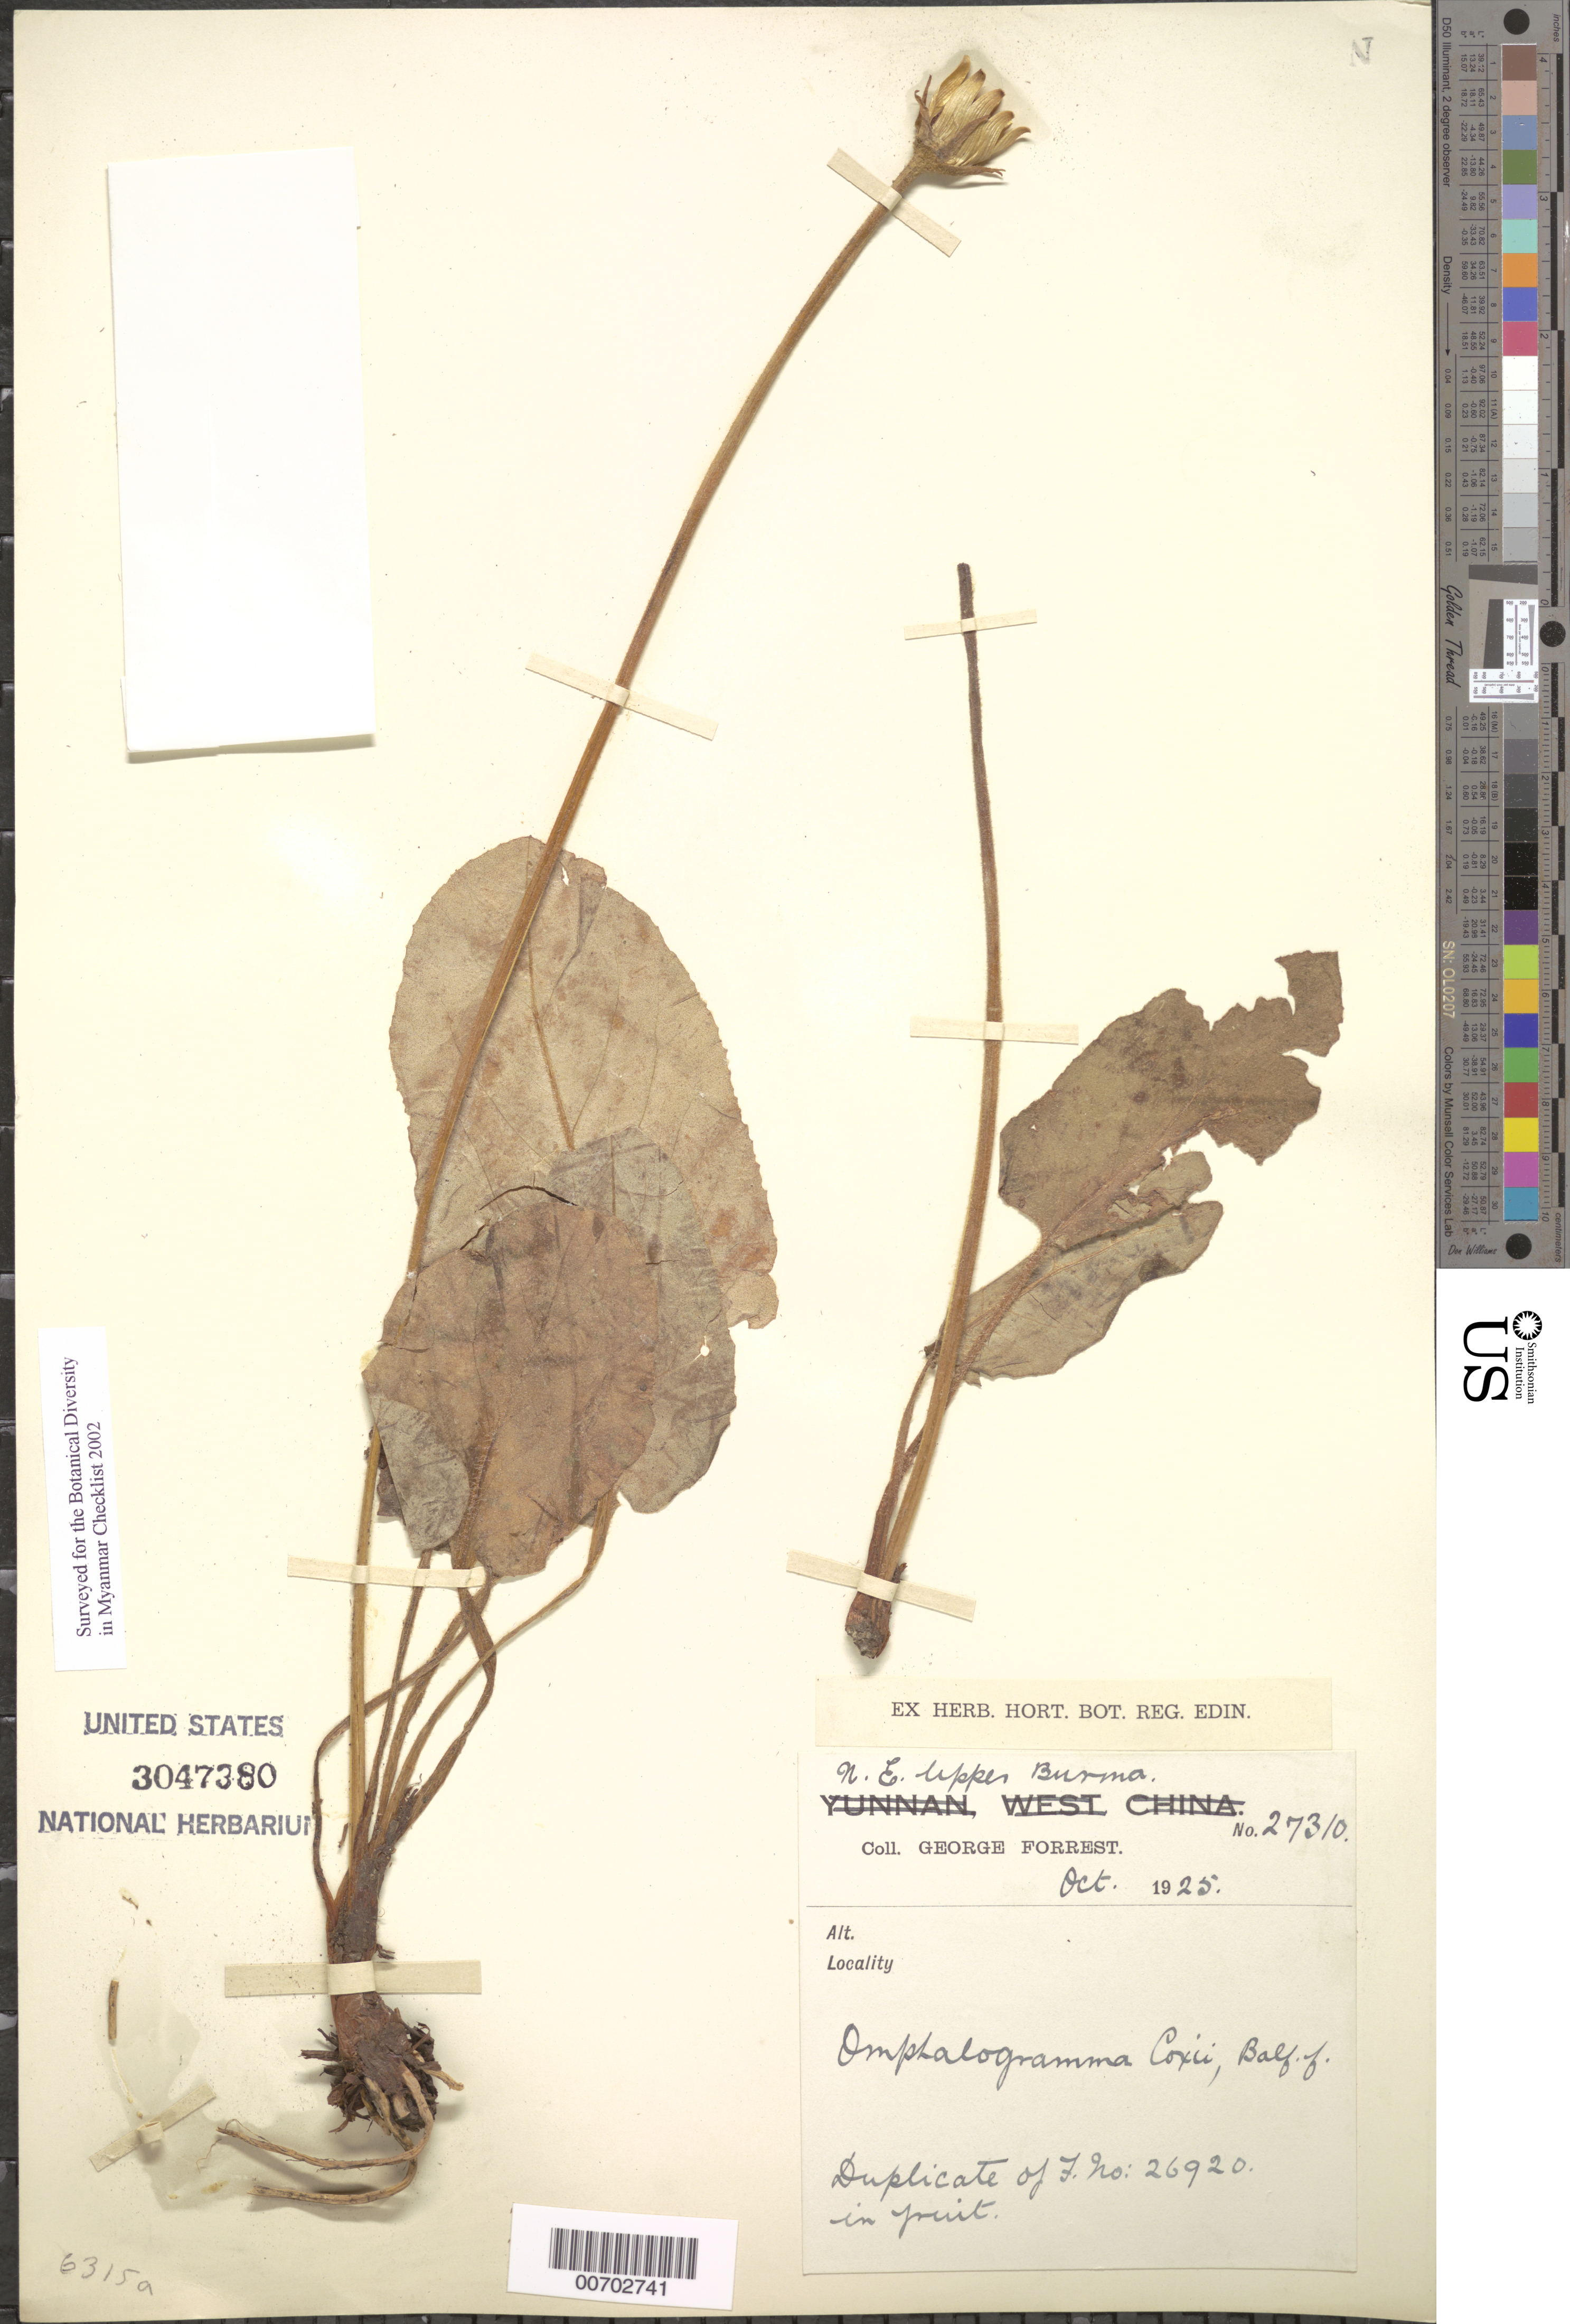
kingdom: Plantae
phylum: Tracheophyta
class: Magnoliopsida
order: Ericales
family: Primulaceae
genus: Omphalogramma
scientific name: Omphalogramma coxii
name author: Balf. f.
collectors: G. Forrest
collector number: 27310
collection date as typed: Oct 1925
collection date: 1925-10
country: Myanmar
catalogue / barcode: US 3047380